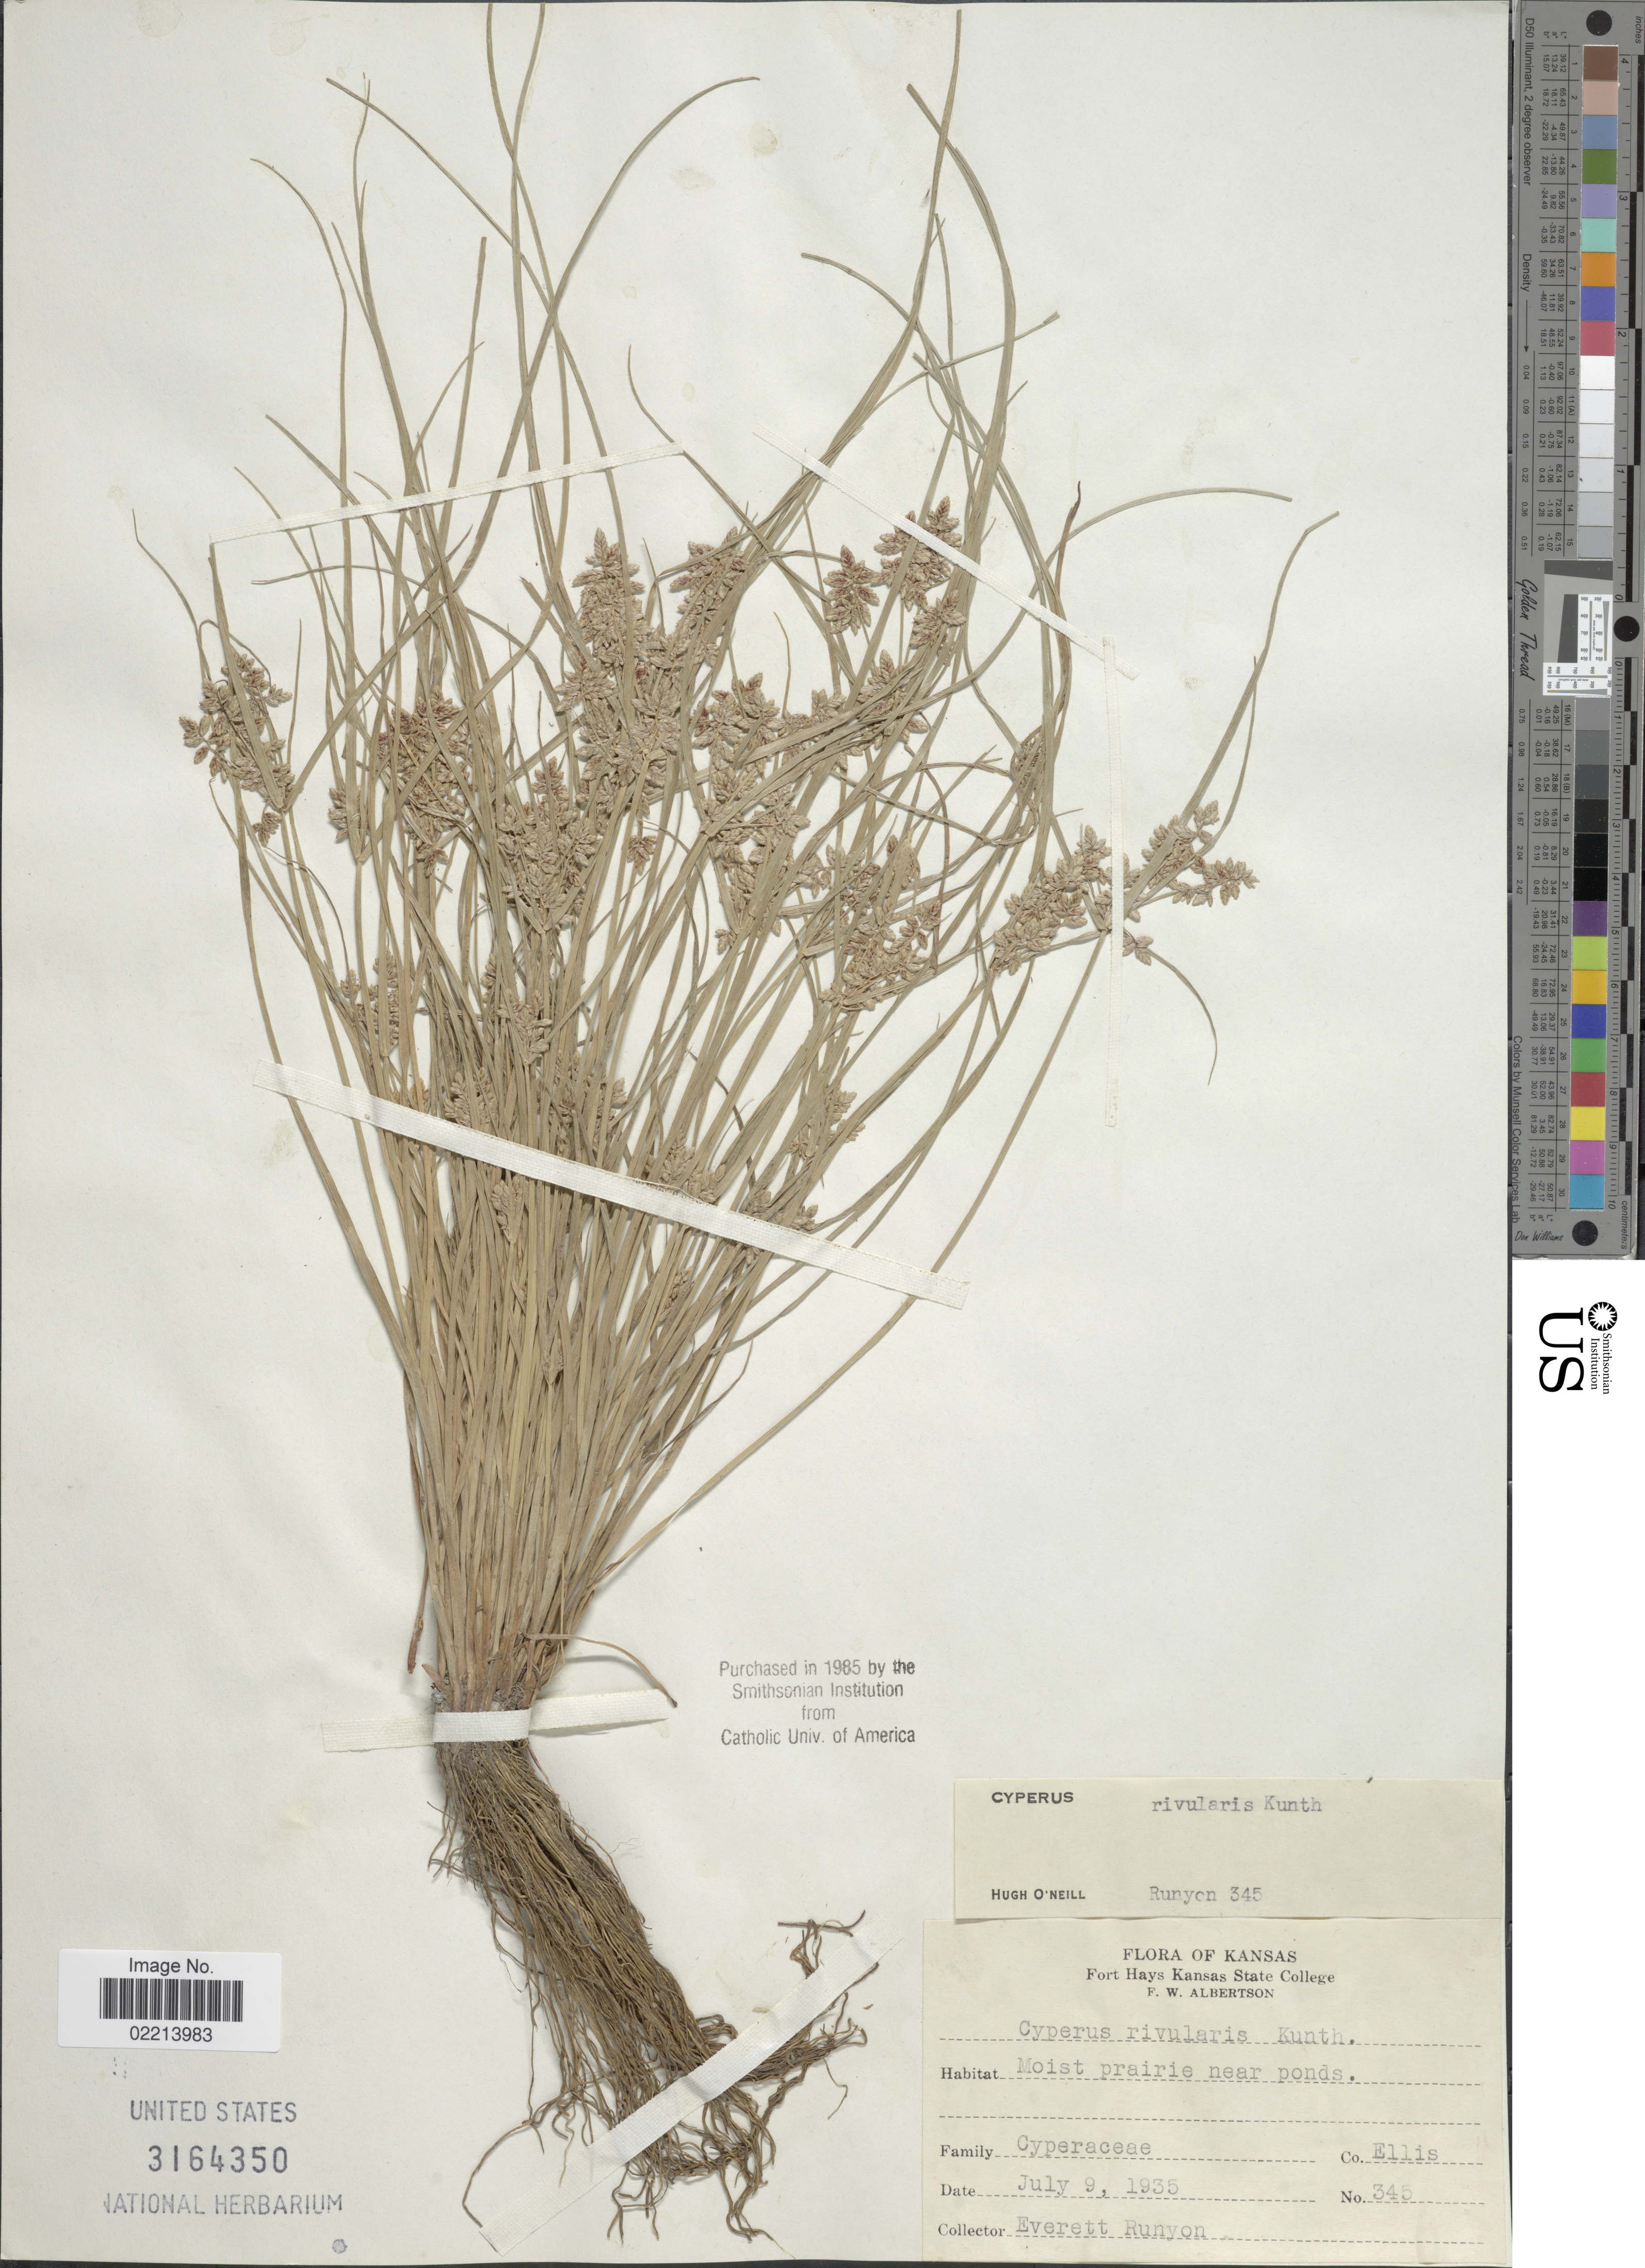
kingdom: Plantae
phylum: Tracheophyta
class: Liliopsida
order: Poales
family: Cyperaceae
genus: Cyperus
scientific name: Cyperus bipartitus Torr.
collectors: E. Runyon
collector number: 345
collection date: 1935-07-09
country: United States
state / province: Kansas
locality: Fort Hays Kansas State College, Co. Ellis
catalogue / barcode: US 3164350